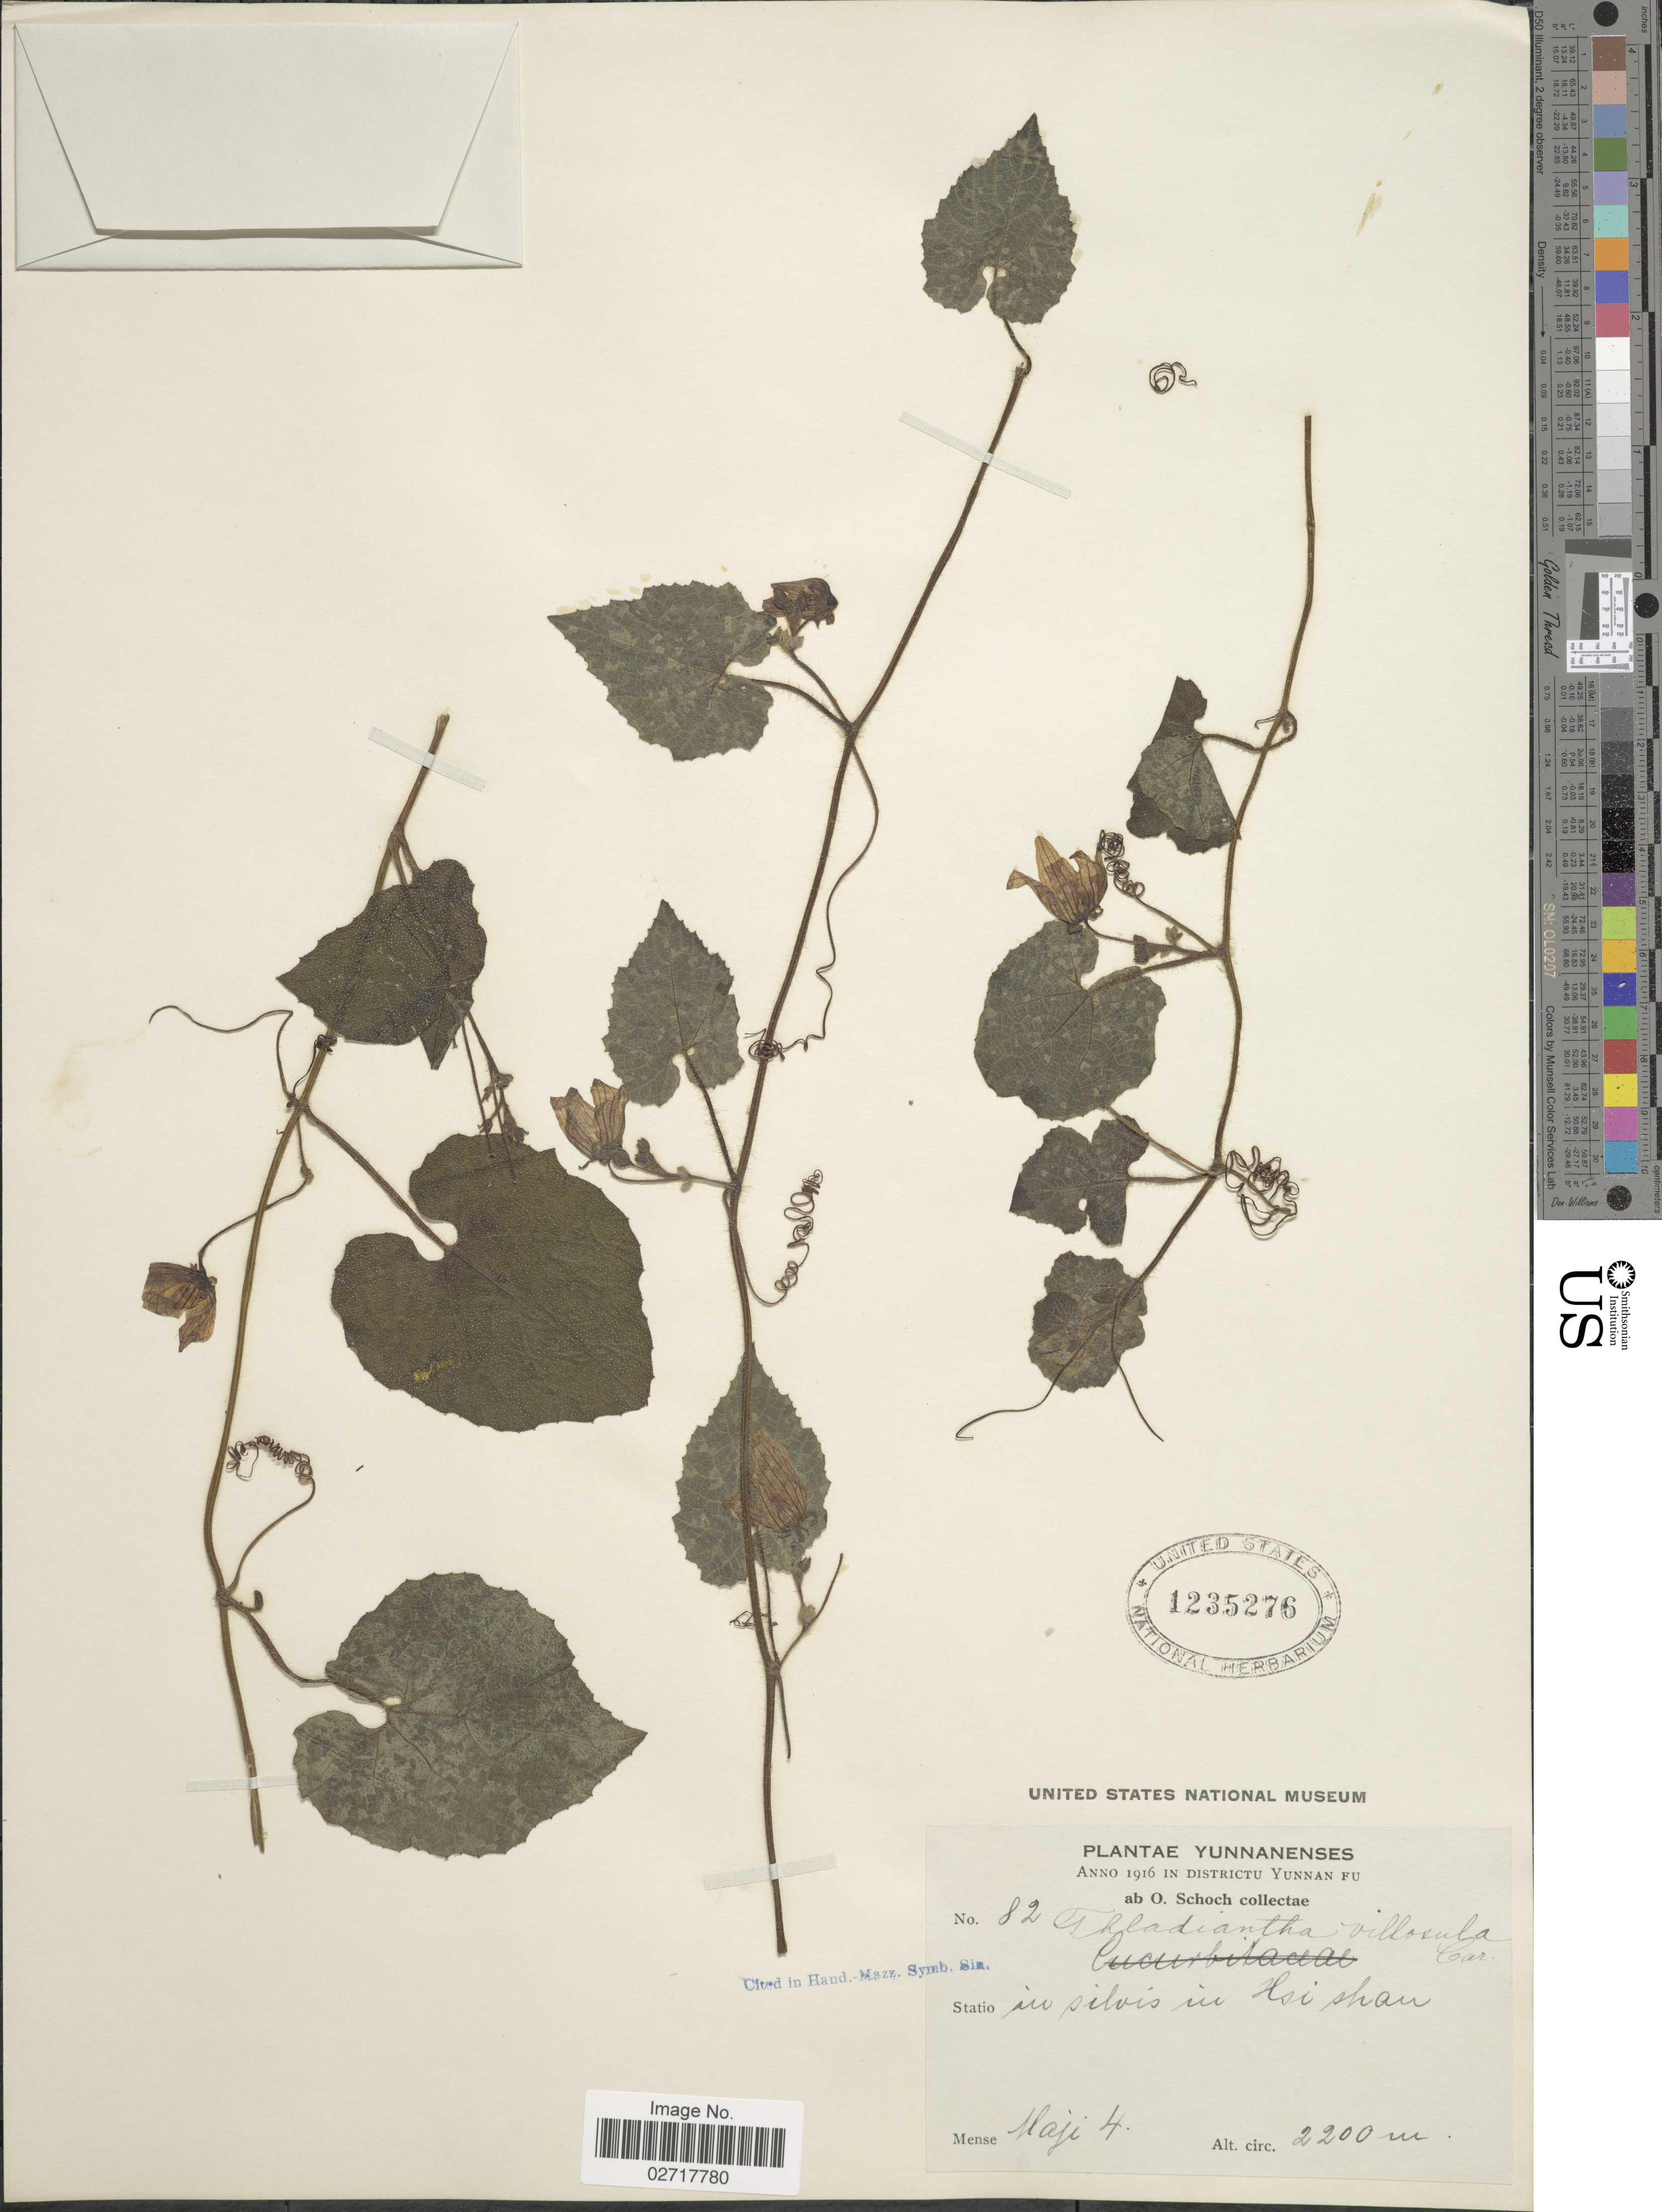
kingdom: Plantae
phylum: Tracheophyta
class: Magnoliopsida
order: Cucurbitales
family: Cucurbitaceae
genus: Thladiantha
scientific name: Thladiantha villosula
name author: Cogn. in Engl.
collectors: O. Schoch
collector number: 82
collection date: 1916-05-04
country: China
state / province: Yunnan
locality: Districtu Yunnan Fu. In silvis in Hsi shan.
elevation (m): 2200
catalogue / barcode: US 1235276